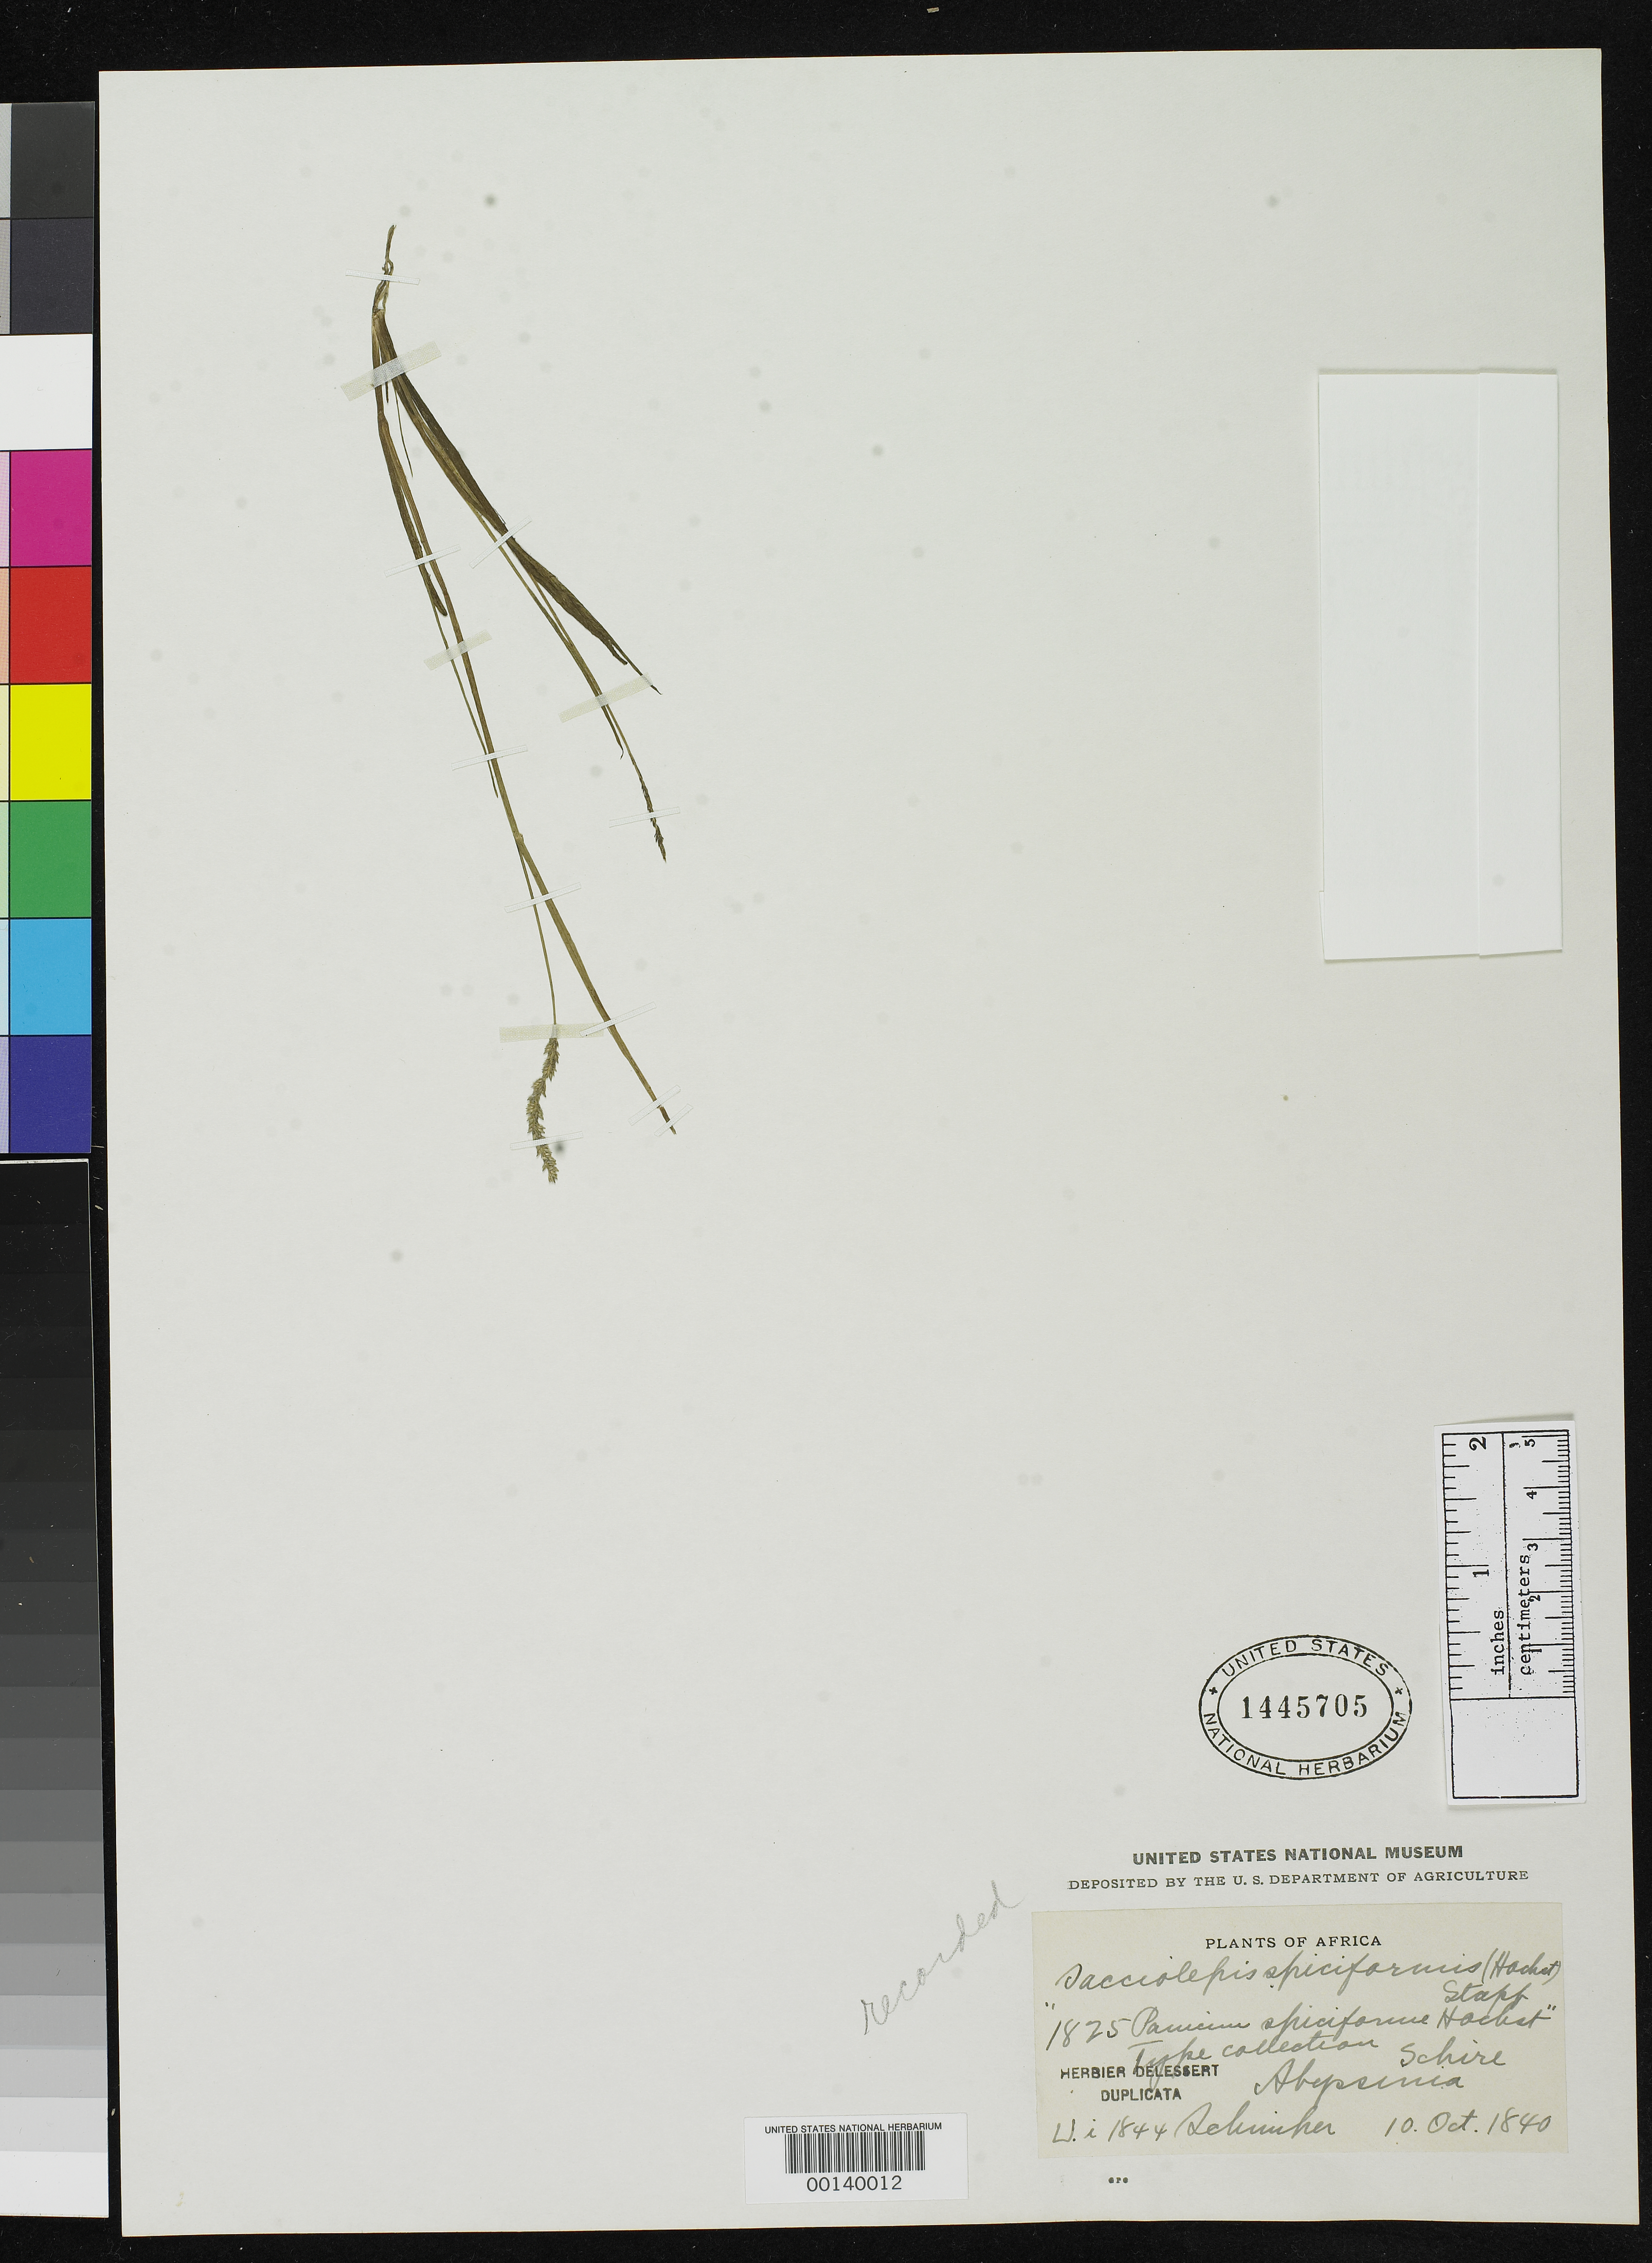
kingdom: Plantae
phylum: Tracheophyta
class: Liliopsida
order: Poales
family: Poaceae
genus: Panicum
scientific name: Panicum spiciforme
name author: Hochst. ex A. Rich.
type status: Type Fragment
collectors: G. W. Schimper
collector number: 1825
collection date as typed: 10 Oct 1840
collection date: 1840-10-10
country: Ethiopia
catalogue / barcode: US 1445705